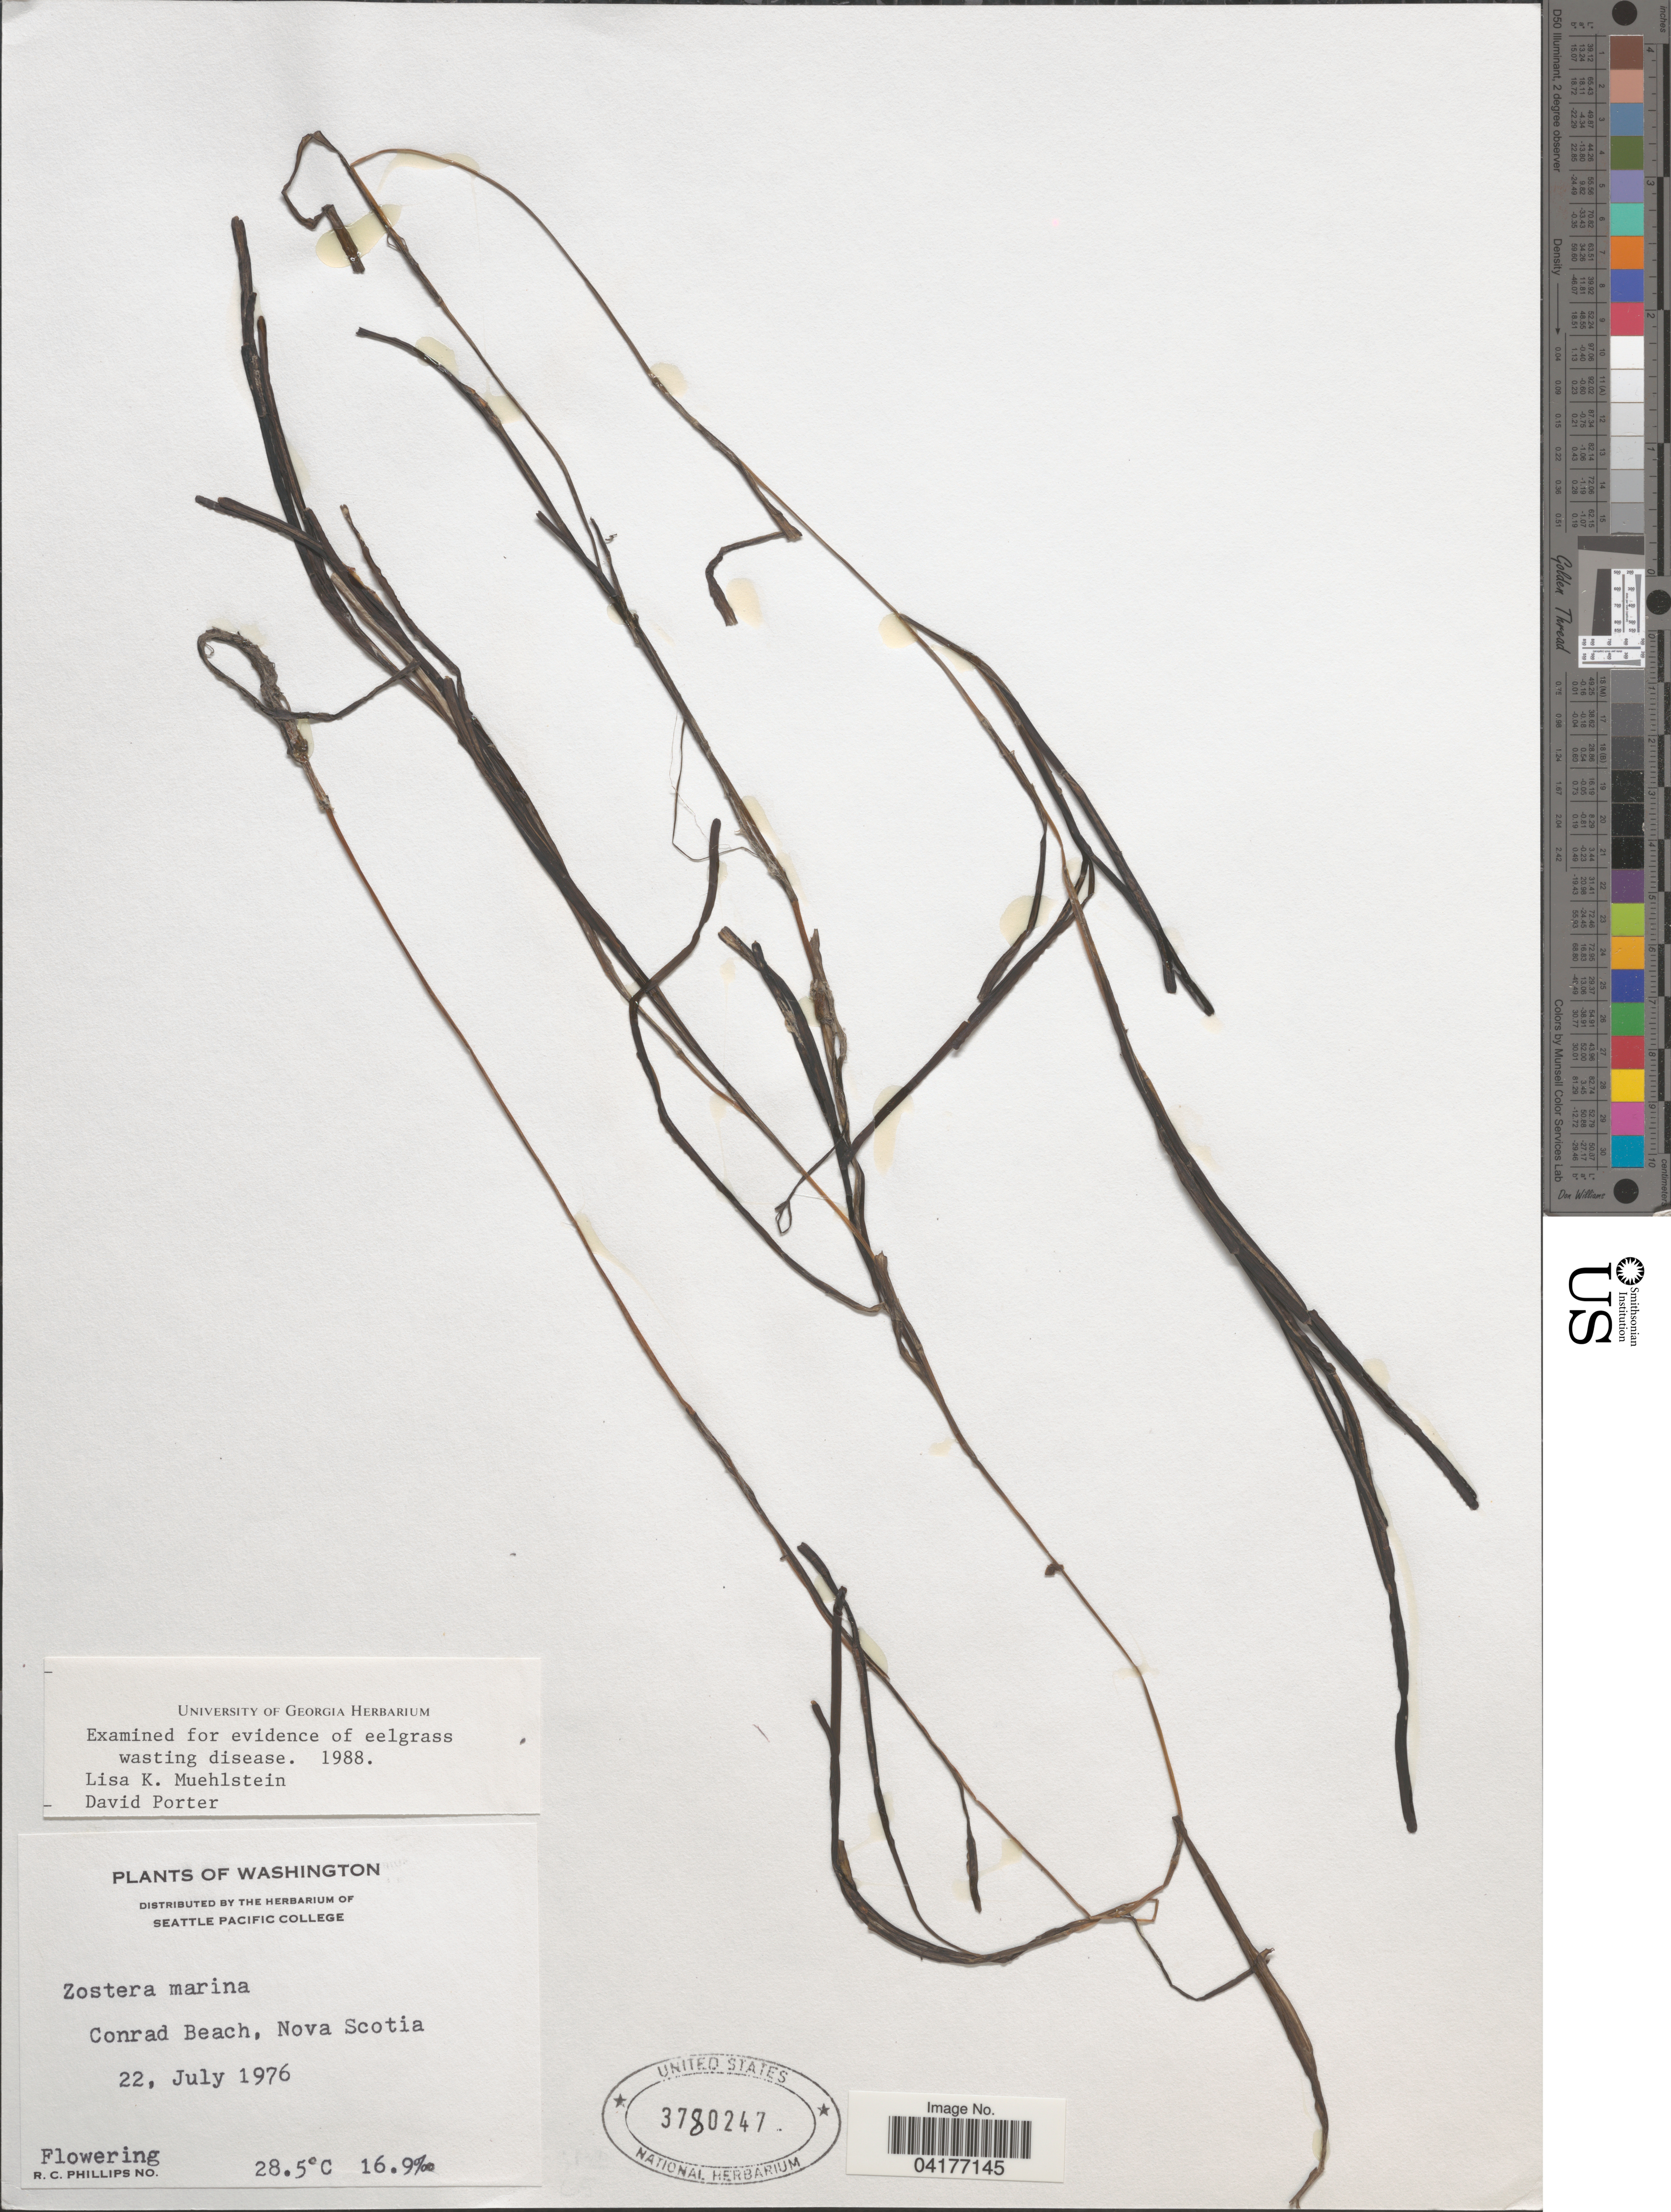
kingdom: Plantae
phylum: Tracheophyta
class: Liliopsida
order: Alismatales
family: Zosteraceae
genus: Zostera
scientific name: Zostera marina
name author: L.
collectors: R. C. Phillips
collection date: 1976-07-22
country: Canada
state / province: Nova Scotia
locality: Conrad Beach.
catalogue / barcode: US 3780247